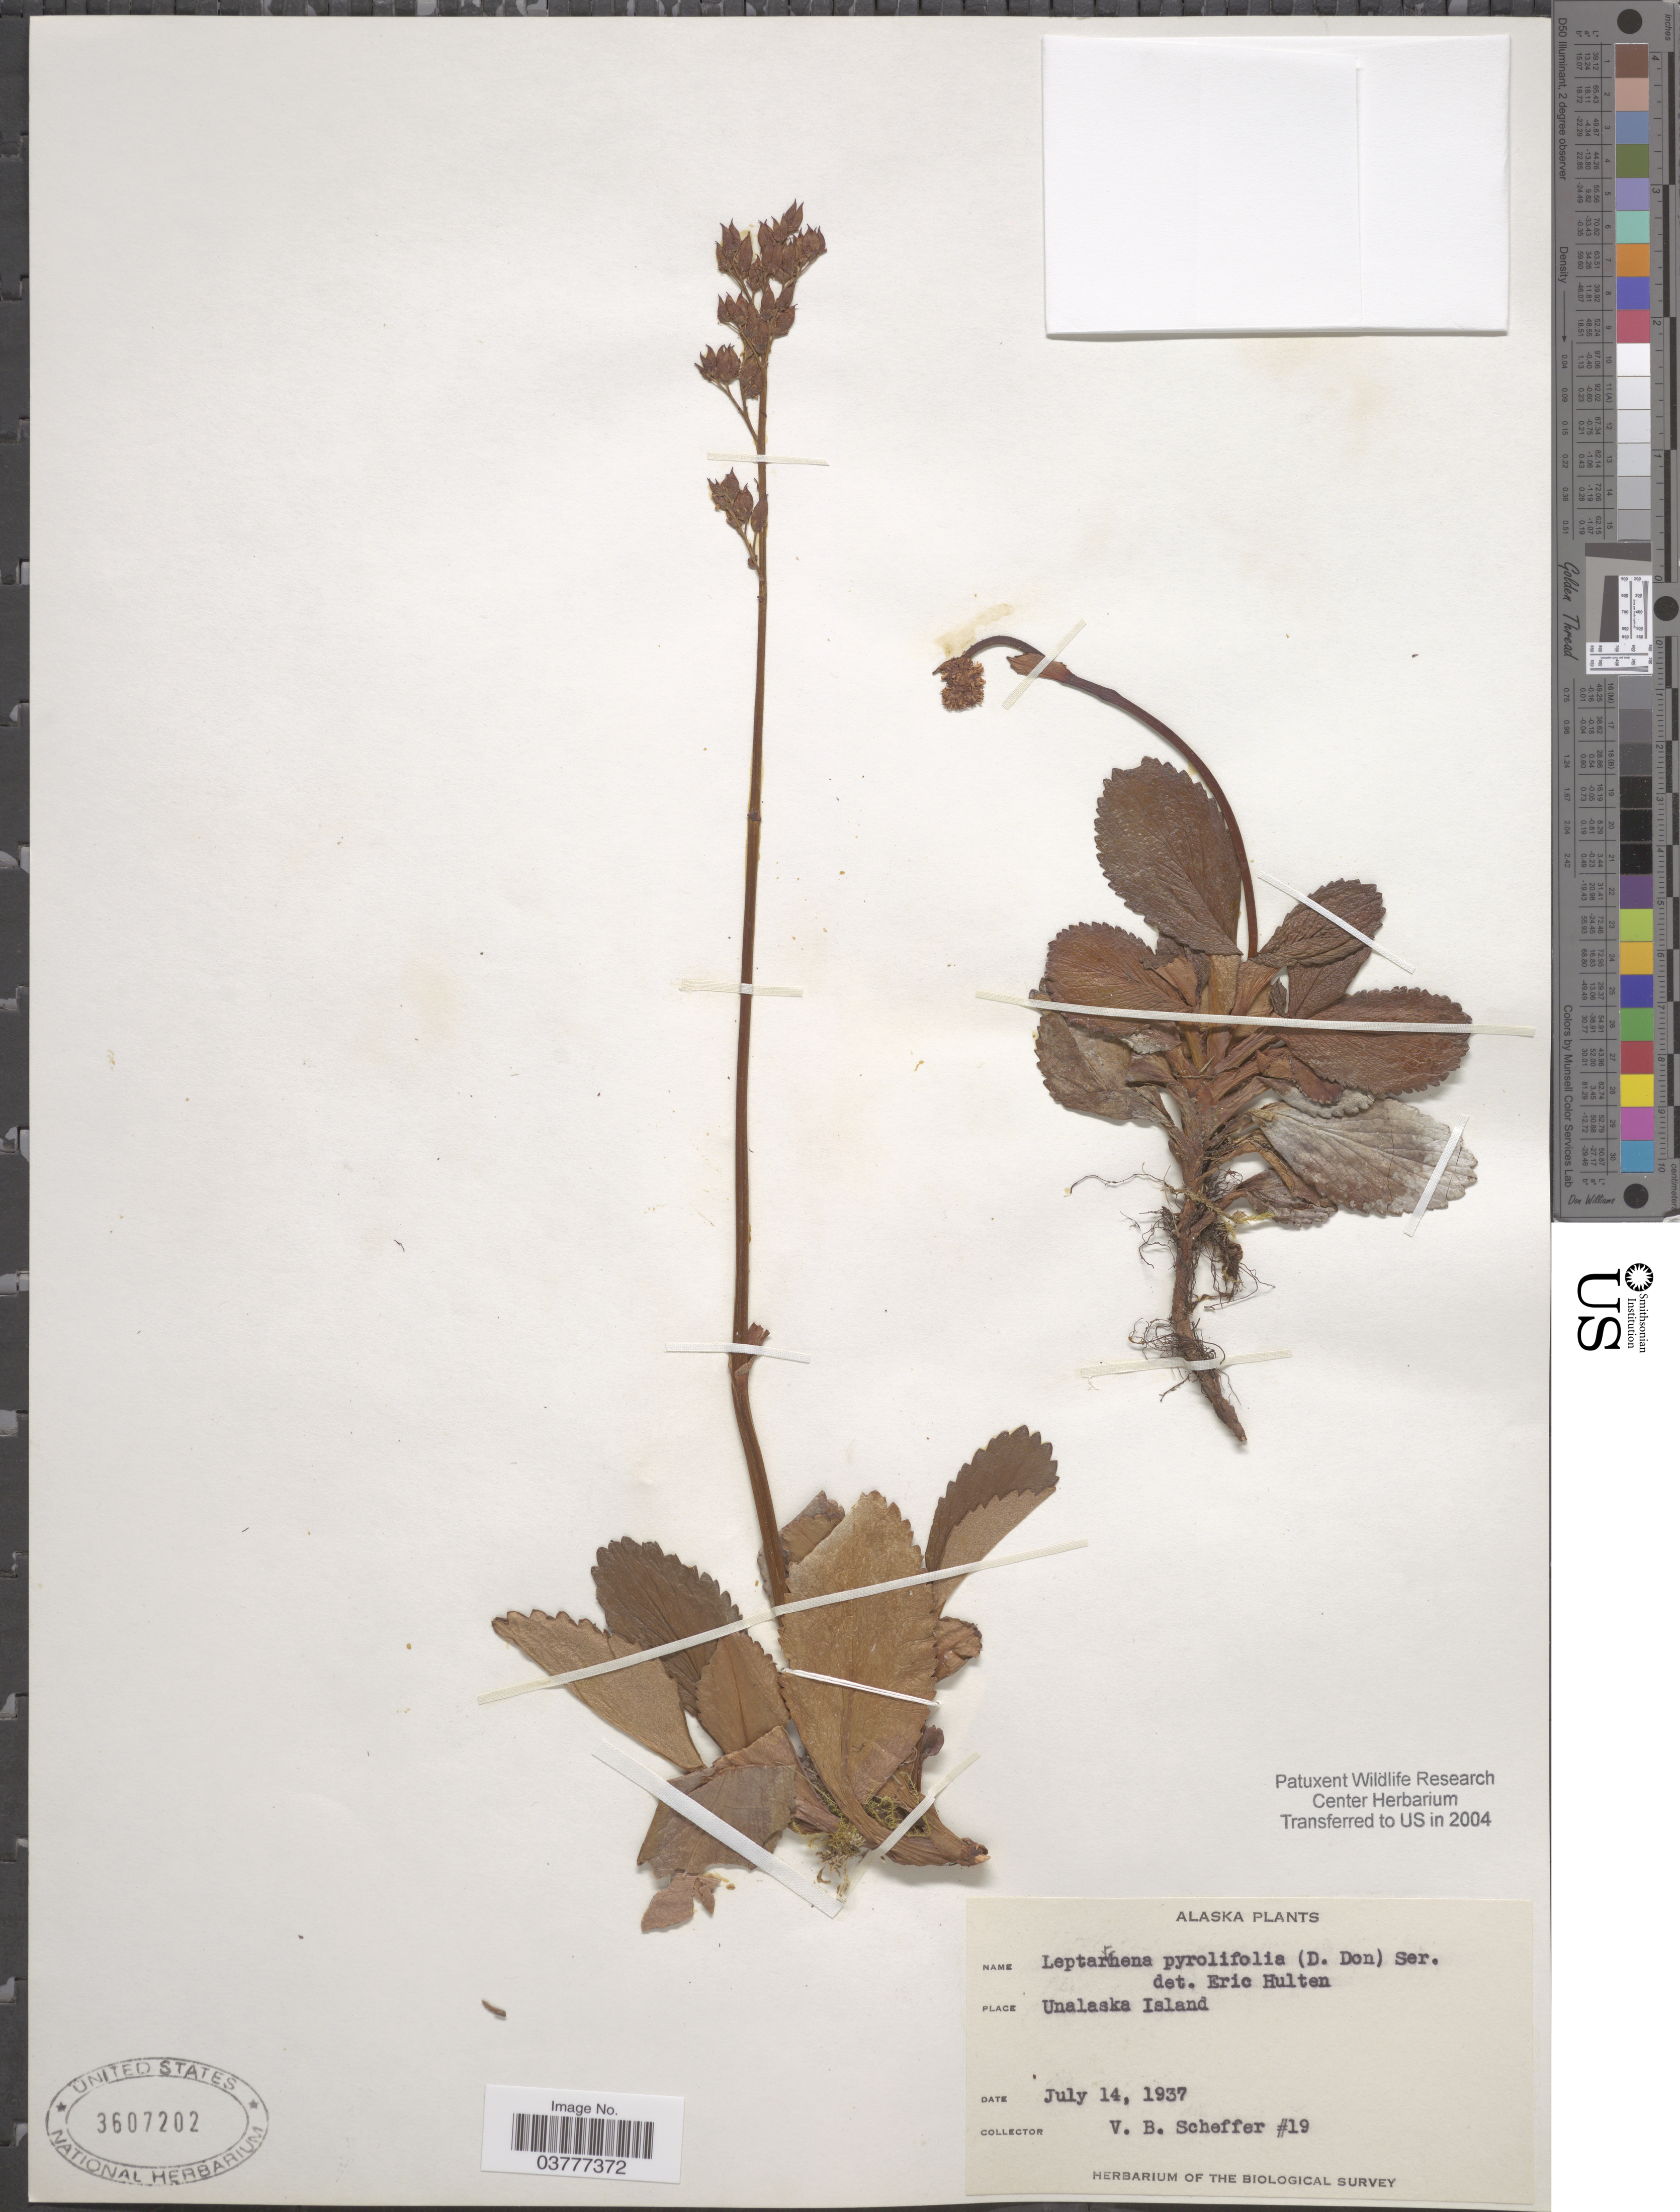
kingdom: Plantae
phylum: Tracheophyta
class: Magnoliopsida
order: Saxifragales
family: Saxifragaceae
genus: Leptarrhena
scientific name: Leptarrhena pyrolifolia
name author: (D. Don) Ser.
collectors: V. Scheffer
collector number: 19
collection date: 1937-07-14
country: United States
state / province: Alaska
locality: Unalaska Island.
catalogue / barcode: US 3607202